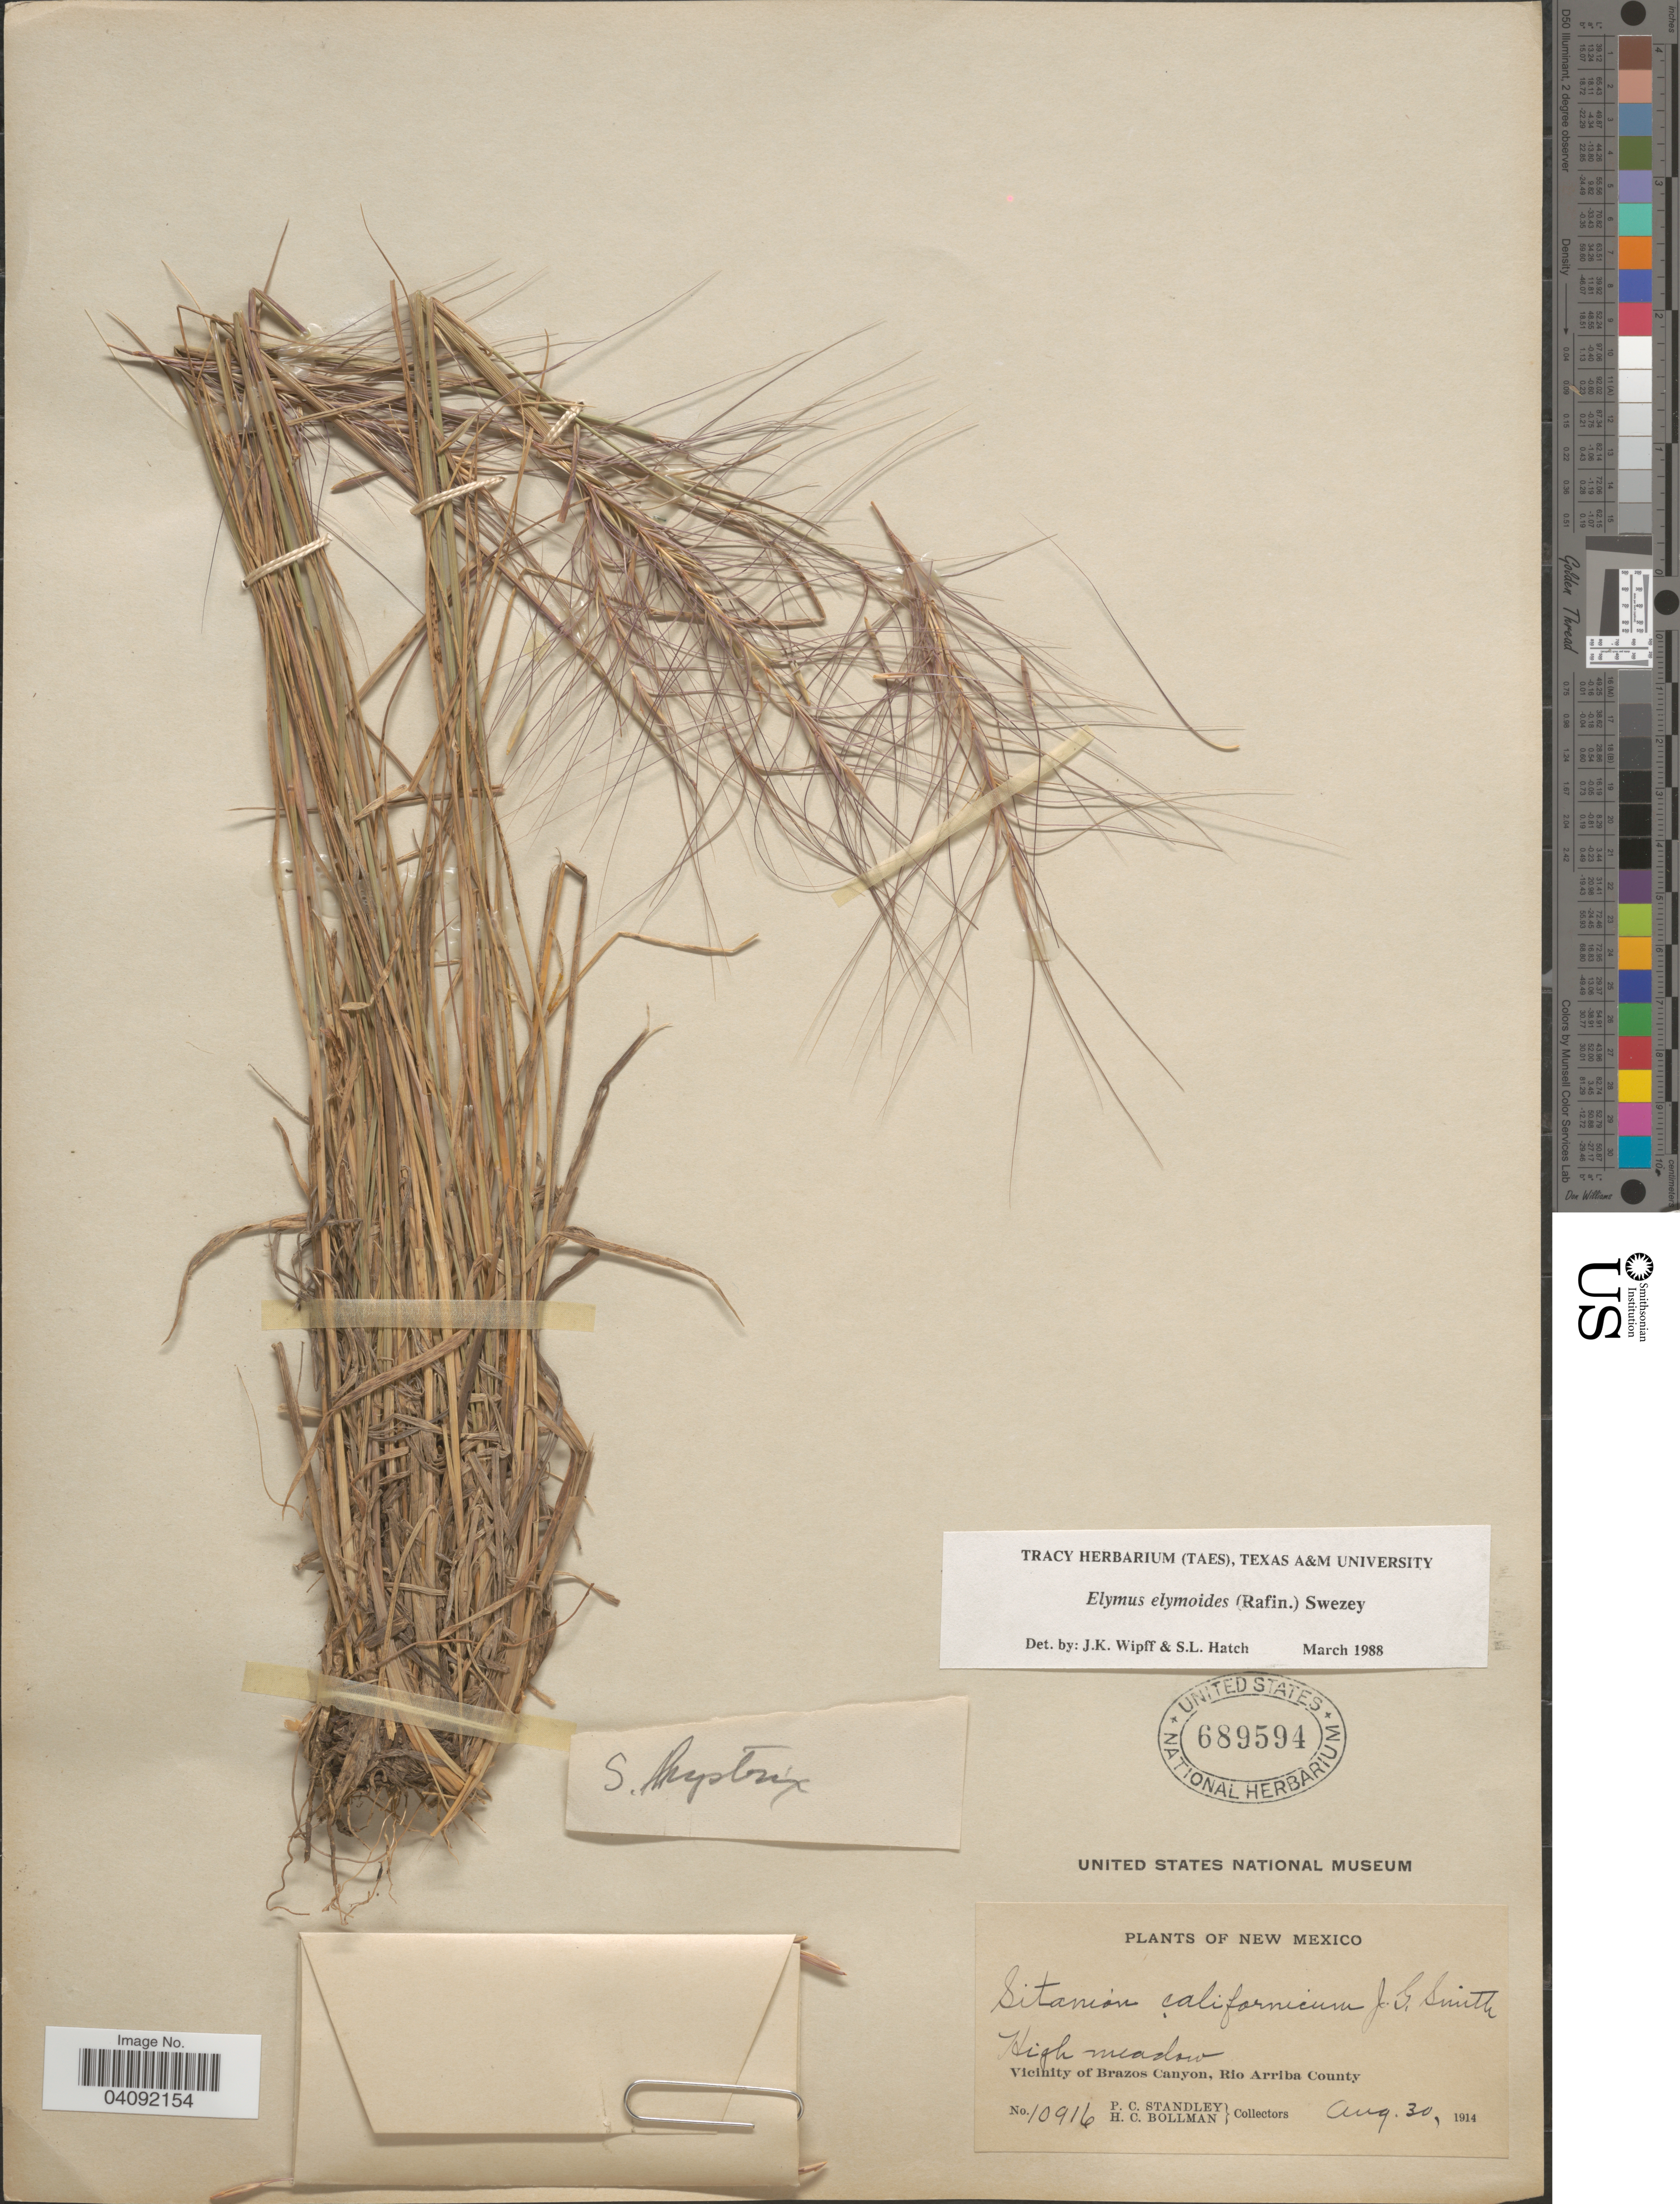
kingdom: Plantae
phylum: Tracheophyta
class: Liliopsida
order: Poales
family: Poaceae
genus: Elymus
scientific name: Elymus elymoides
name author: (Raf.) Swezey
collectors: P. C. Standley & H. C. Bollman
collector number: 10916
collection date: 1914-08-30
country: United States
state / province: New Mexico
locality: High meadow. Vicinity of Brazos Canyon, Rio Arriba County.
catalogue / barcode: US 689594